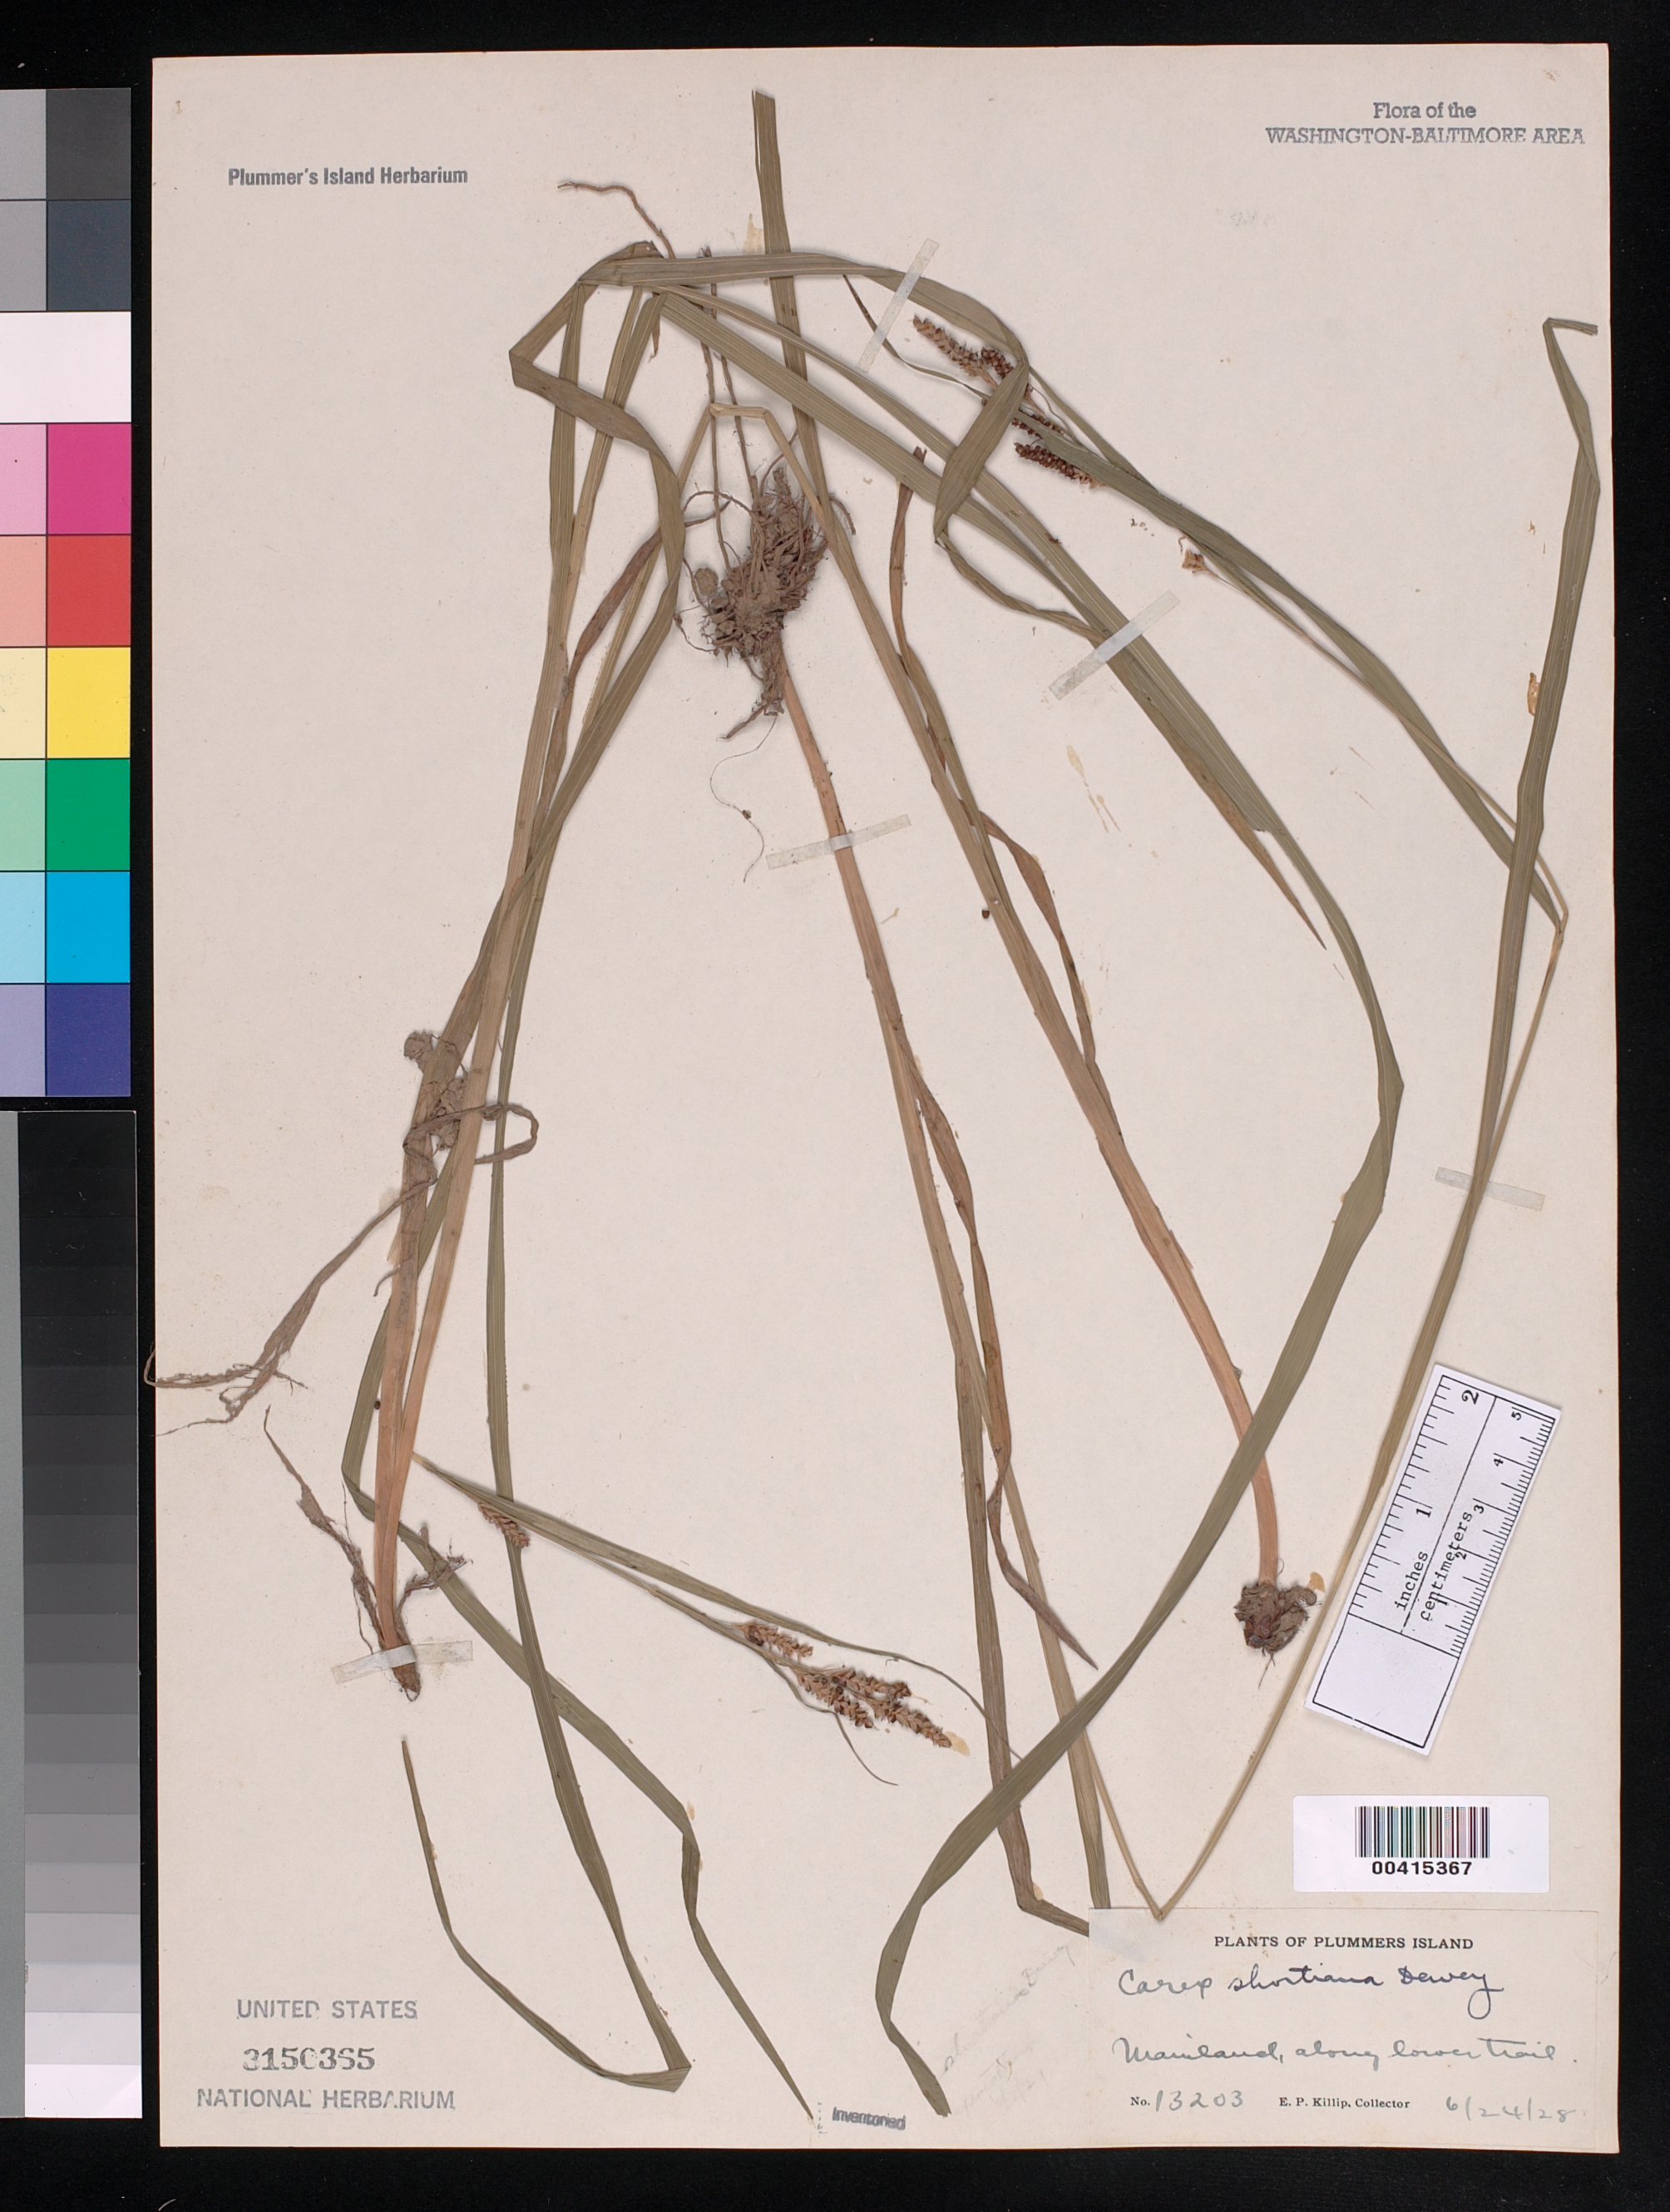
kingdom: Plantae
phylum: Tracheophyta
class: Liliopsida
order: Poales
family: Cyperaceae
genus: Carex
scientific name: Carex shortiana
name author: Dewey & Torr.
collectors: E. P. Killip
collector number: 13203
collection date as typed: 24 Jun 1928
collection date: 1928-06-24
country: United States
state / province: Maryland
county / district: Montgomery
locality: Plummer's Island; mainland, along lower trail Plummer's Island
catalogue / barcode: US 3150365